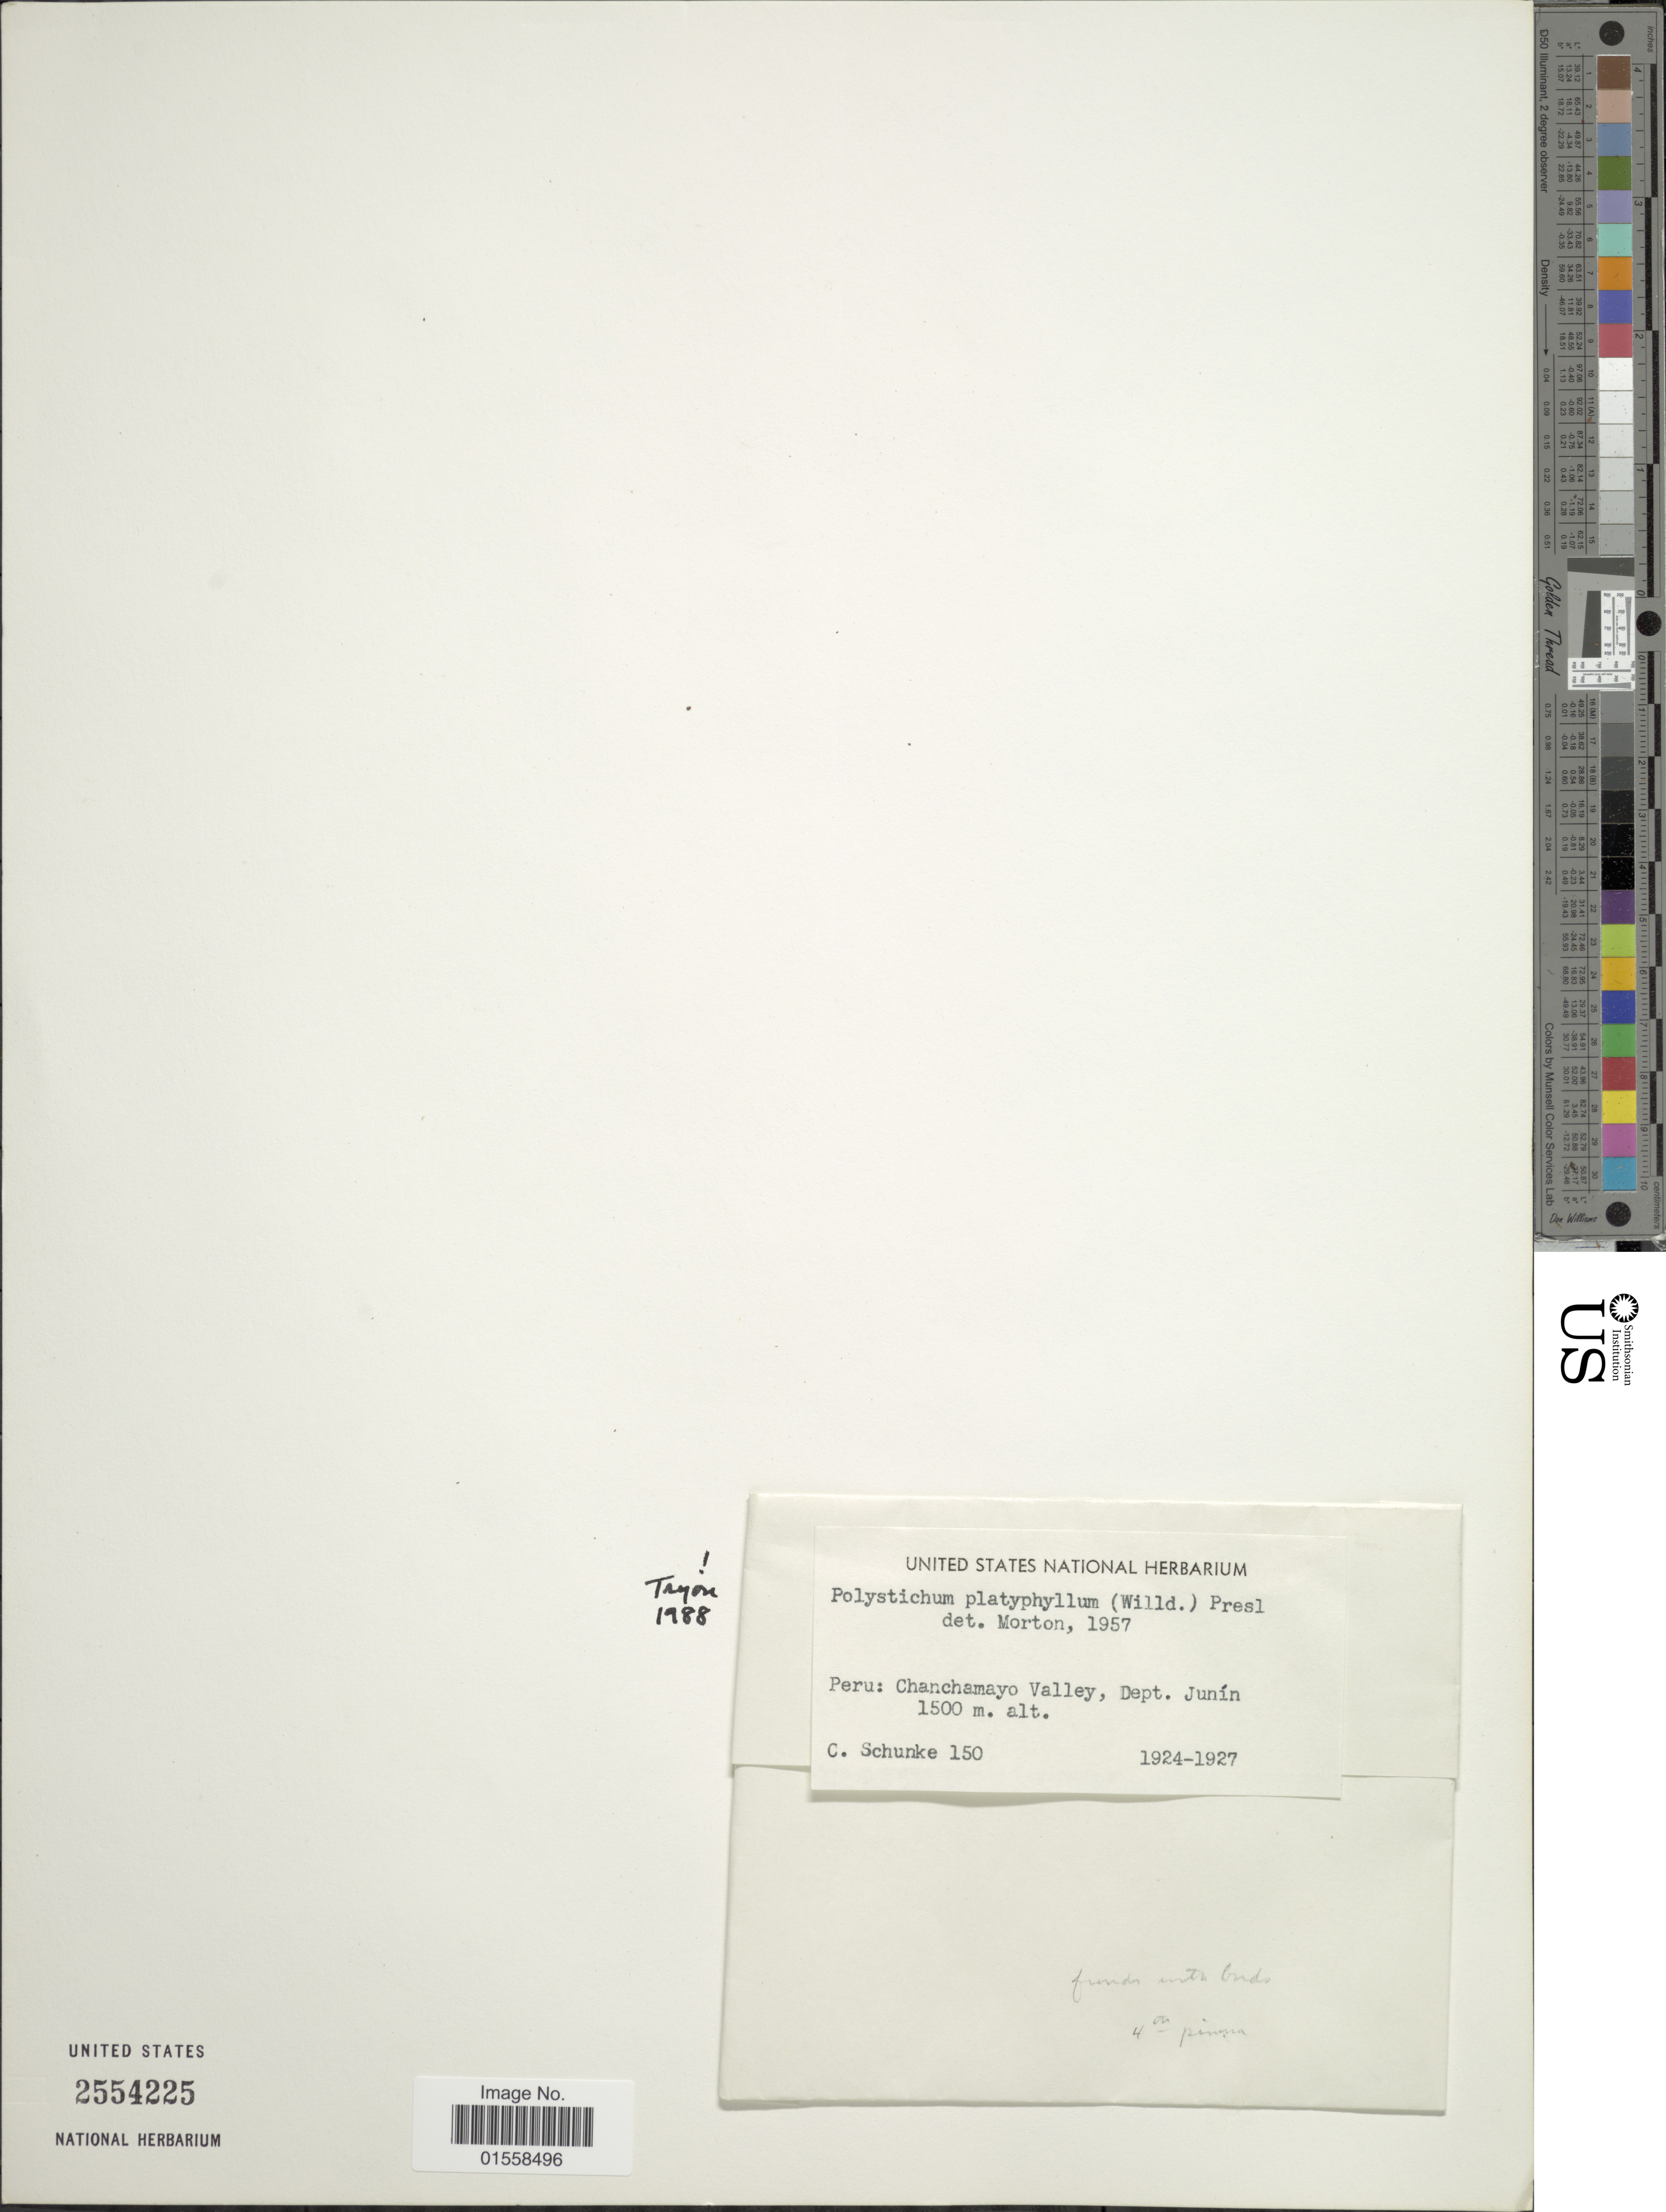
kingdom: Plantae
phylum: Tracheophyta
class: Polypodiopsida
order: Polypodiales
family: Dryopteridaceae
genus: Polystichum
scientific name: Polystichum platyphyllum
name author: (Willd.) C. Presl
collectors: C. Schunke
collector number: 150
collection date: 1924/1927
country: Peru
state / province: Junín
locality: Peru: Chanchamayo Valley, Dept. Junin.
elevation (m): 1500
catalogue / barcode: US 2554225